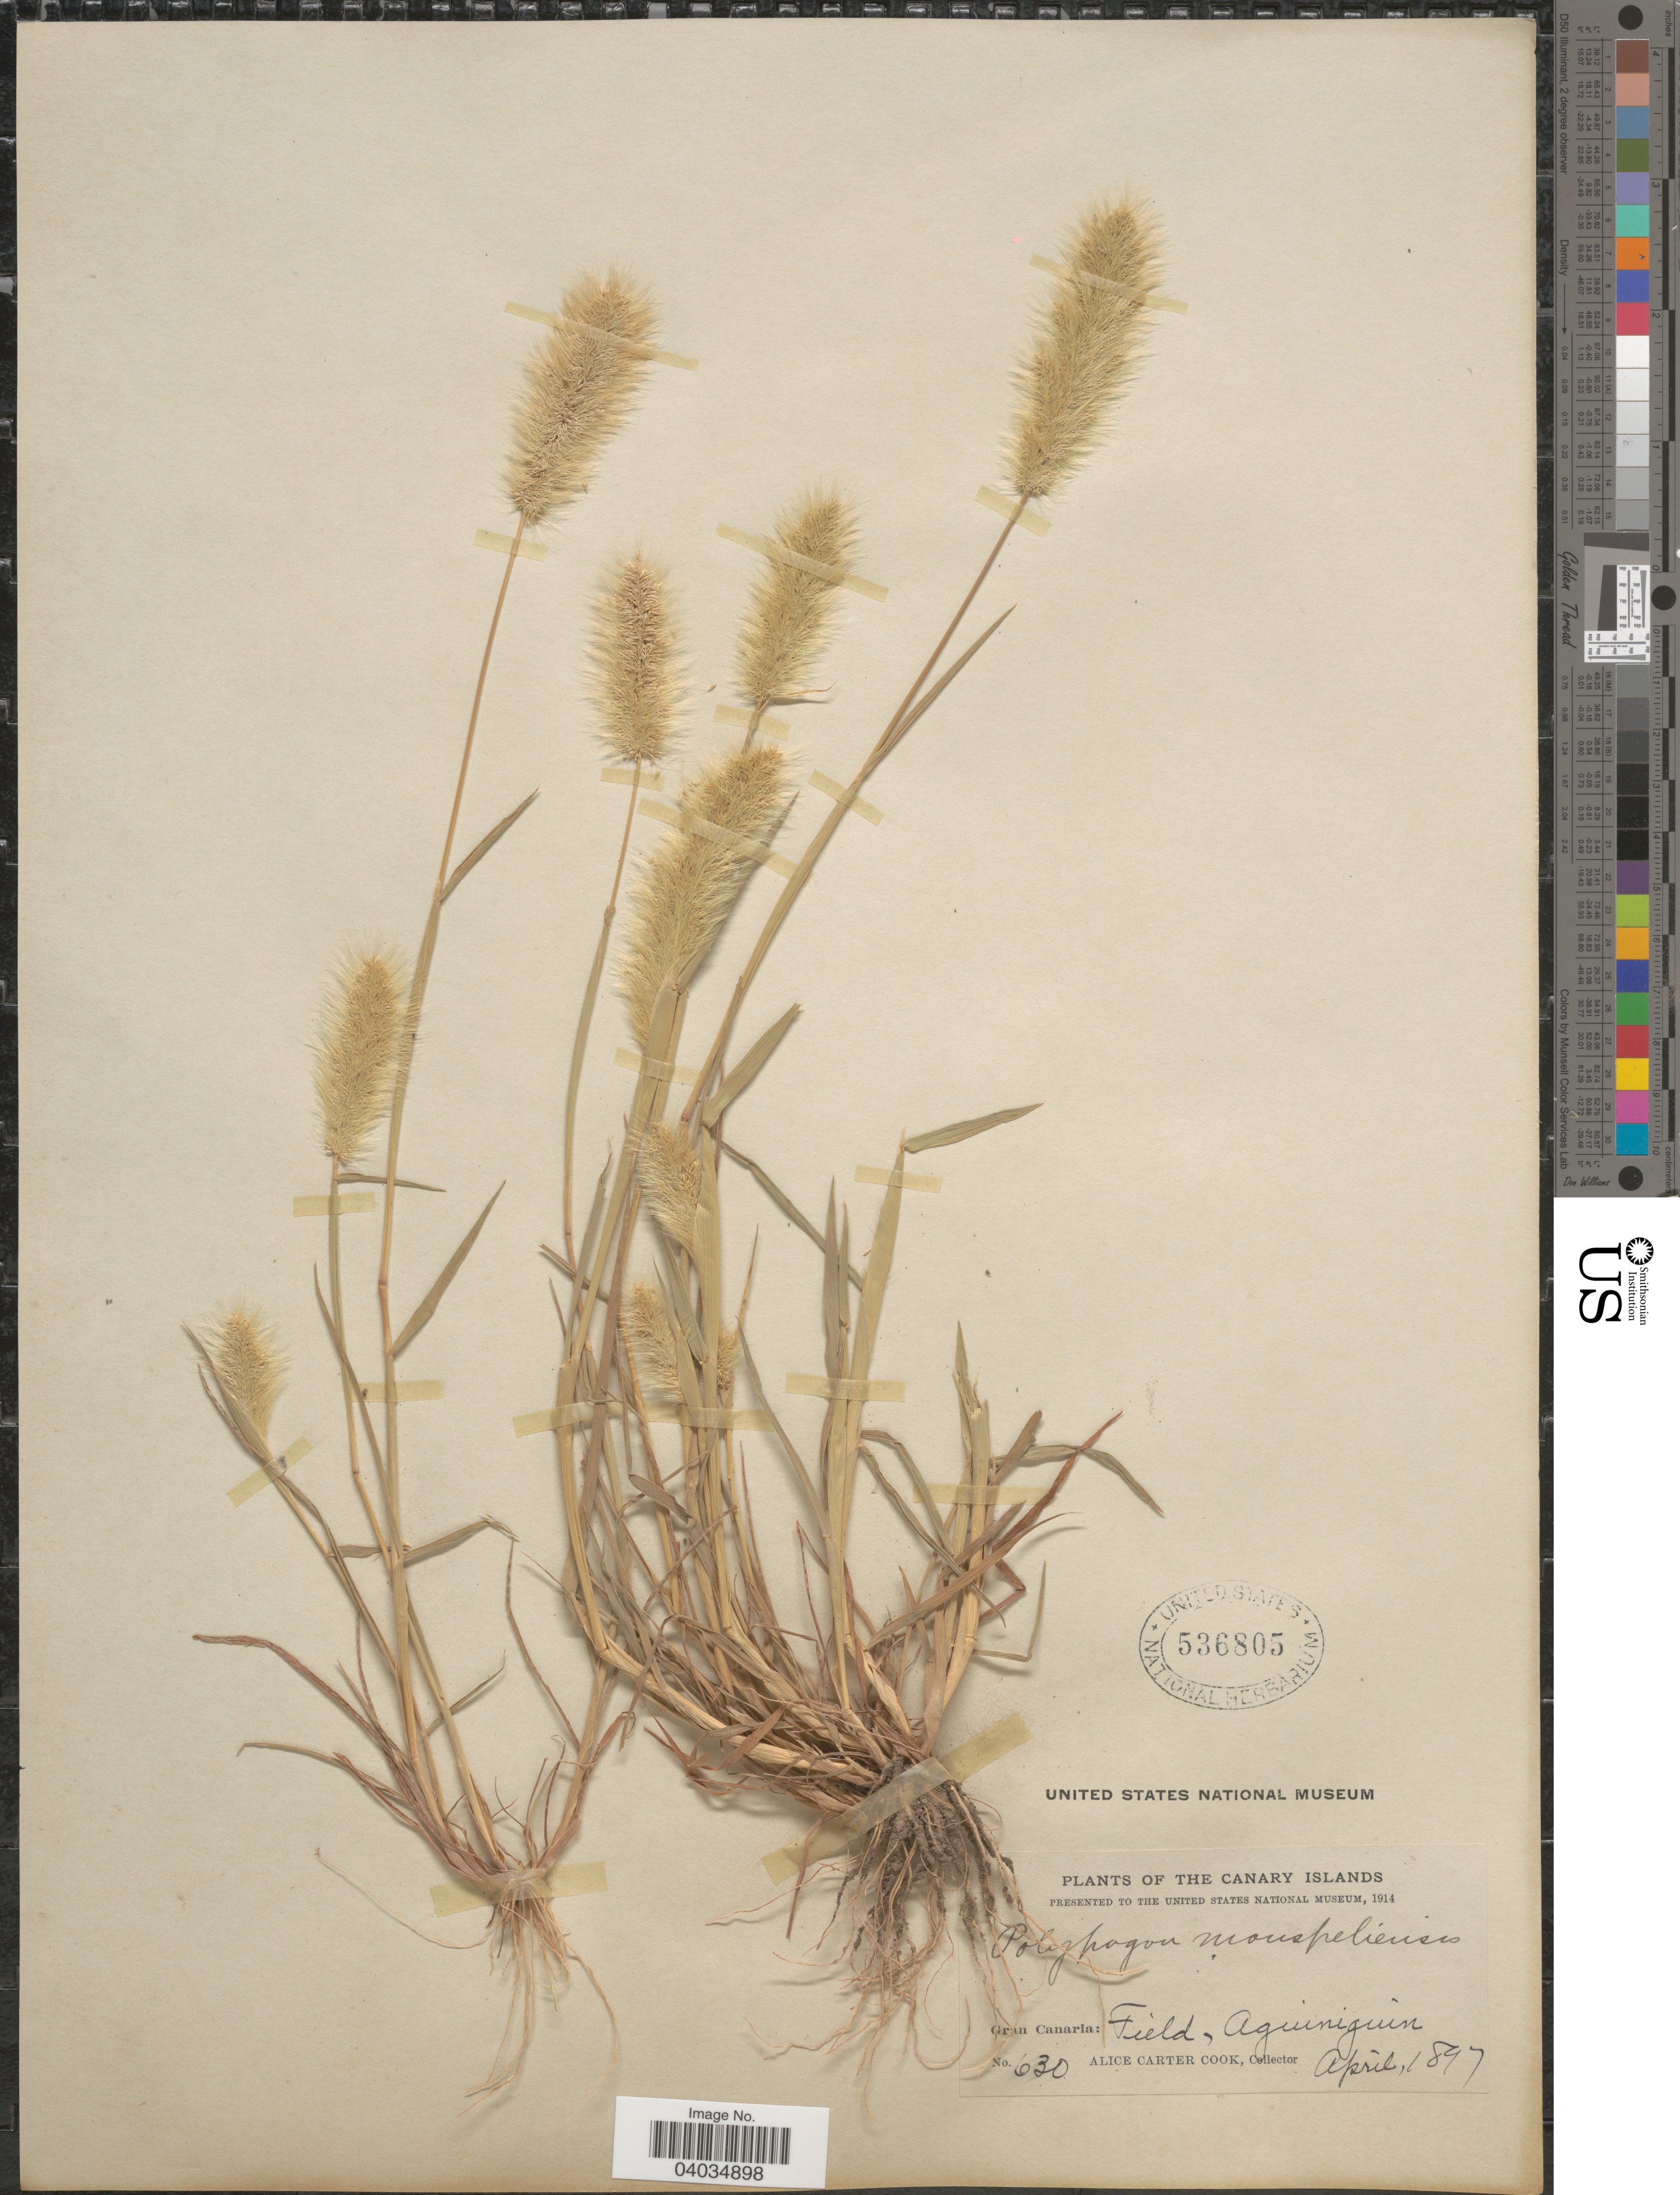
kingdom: Plantae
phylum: Tracheophyta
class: Liliopsida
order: Poales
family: Poaceae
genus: Polypogon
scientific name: Polypogon monspeliensis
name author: (L.) Desf.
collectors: Alice C. Cook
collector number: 630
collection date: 1897-04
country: Spain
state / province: Canarias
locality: The Canary Islands. Gran Canaria: Field, Aguiniguin.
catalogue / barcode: US 536805